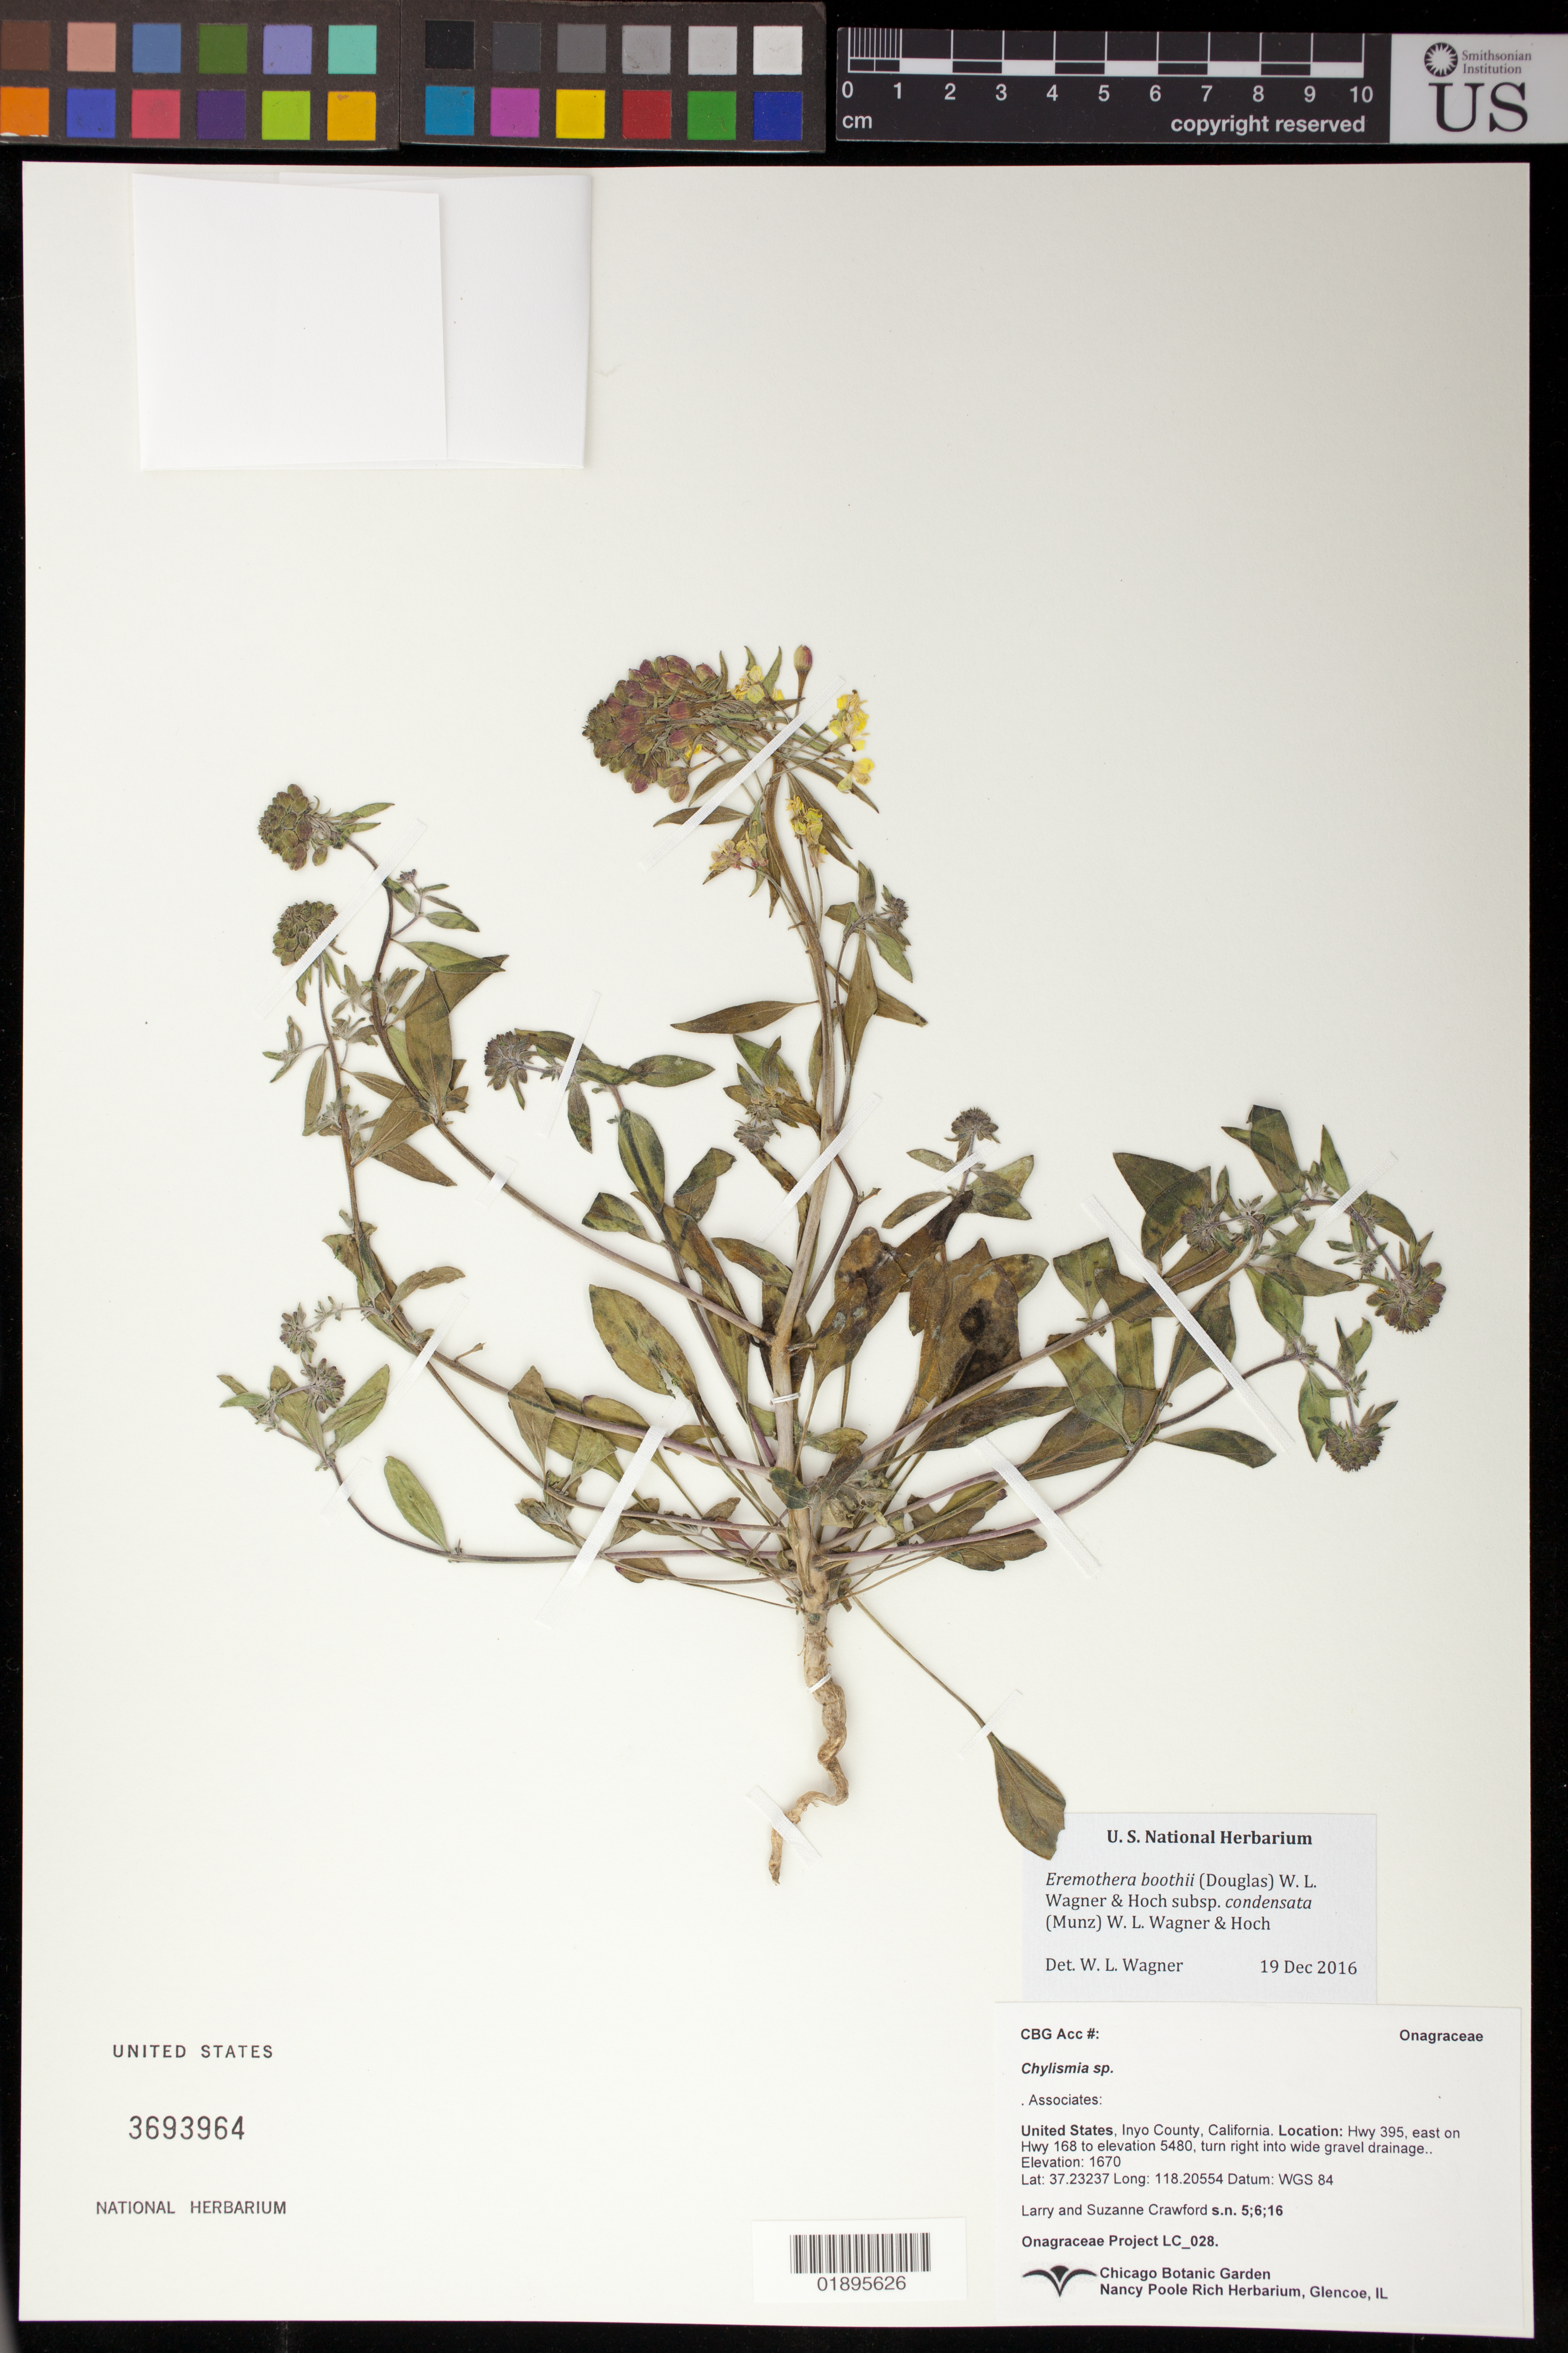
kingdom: Plantae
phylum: Tracheophyta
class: Magnoliopsida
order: Myrtales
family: Onagraceae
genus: Eremothera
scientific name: Eremothera boothii subsp. condensata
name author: (Munz) W.L. Wagner & Hoch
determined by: Wagner, W. L., (BOT), Smithsonian Institution - National Museum of Natural History (UNITED STATES)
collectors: L. Crawford & S. Crawford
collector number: LC 028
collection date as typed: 5/6/16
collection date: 2016-05-06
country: United States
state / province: California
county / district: Inyo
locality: Hwy 395, east on Hwy 168 to elevation 5480', turn right into wide gravel drainage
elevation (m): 1670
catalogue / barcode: US 3693964